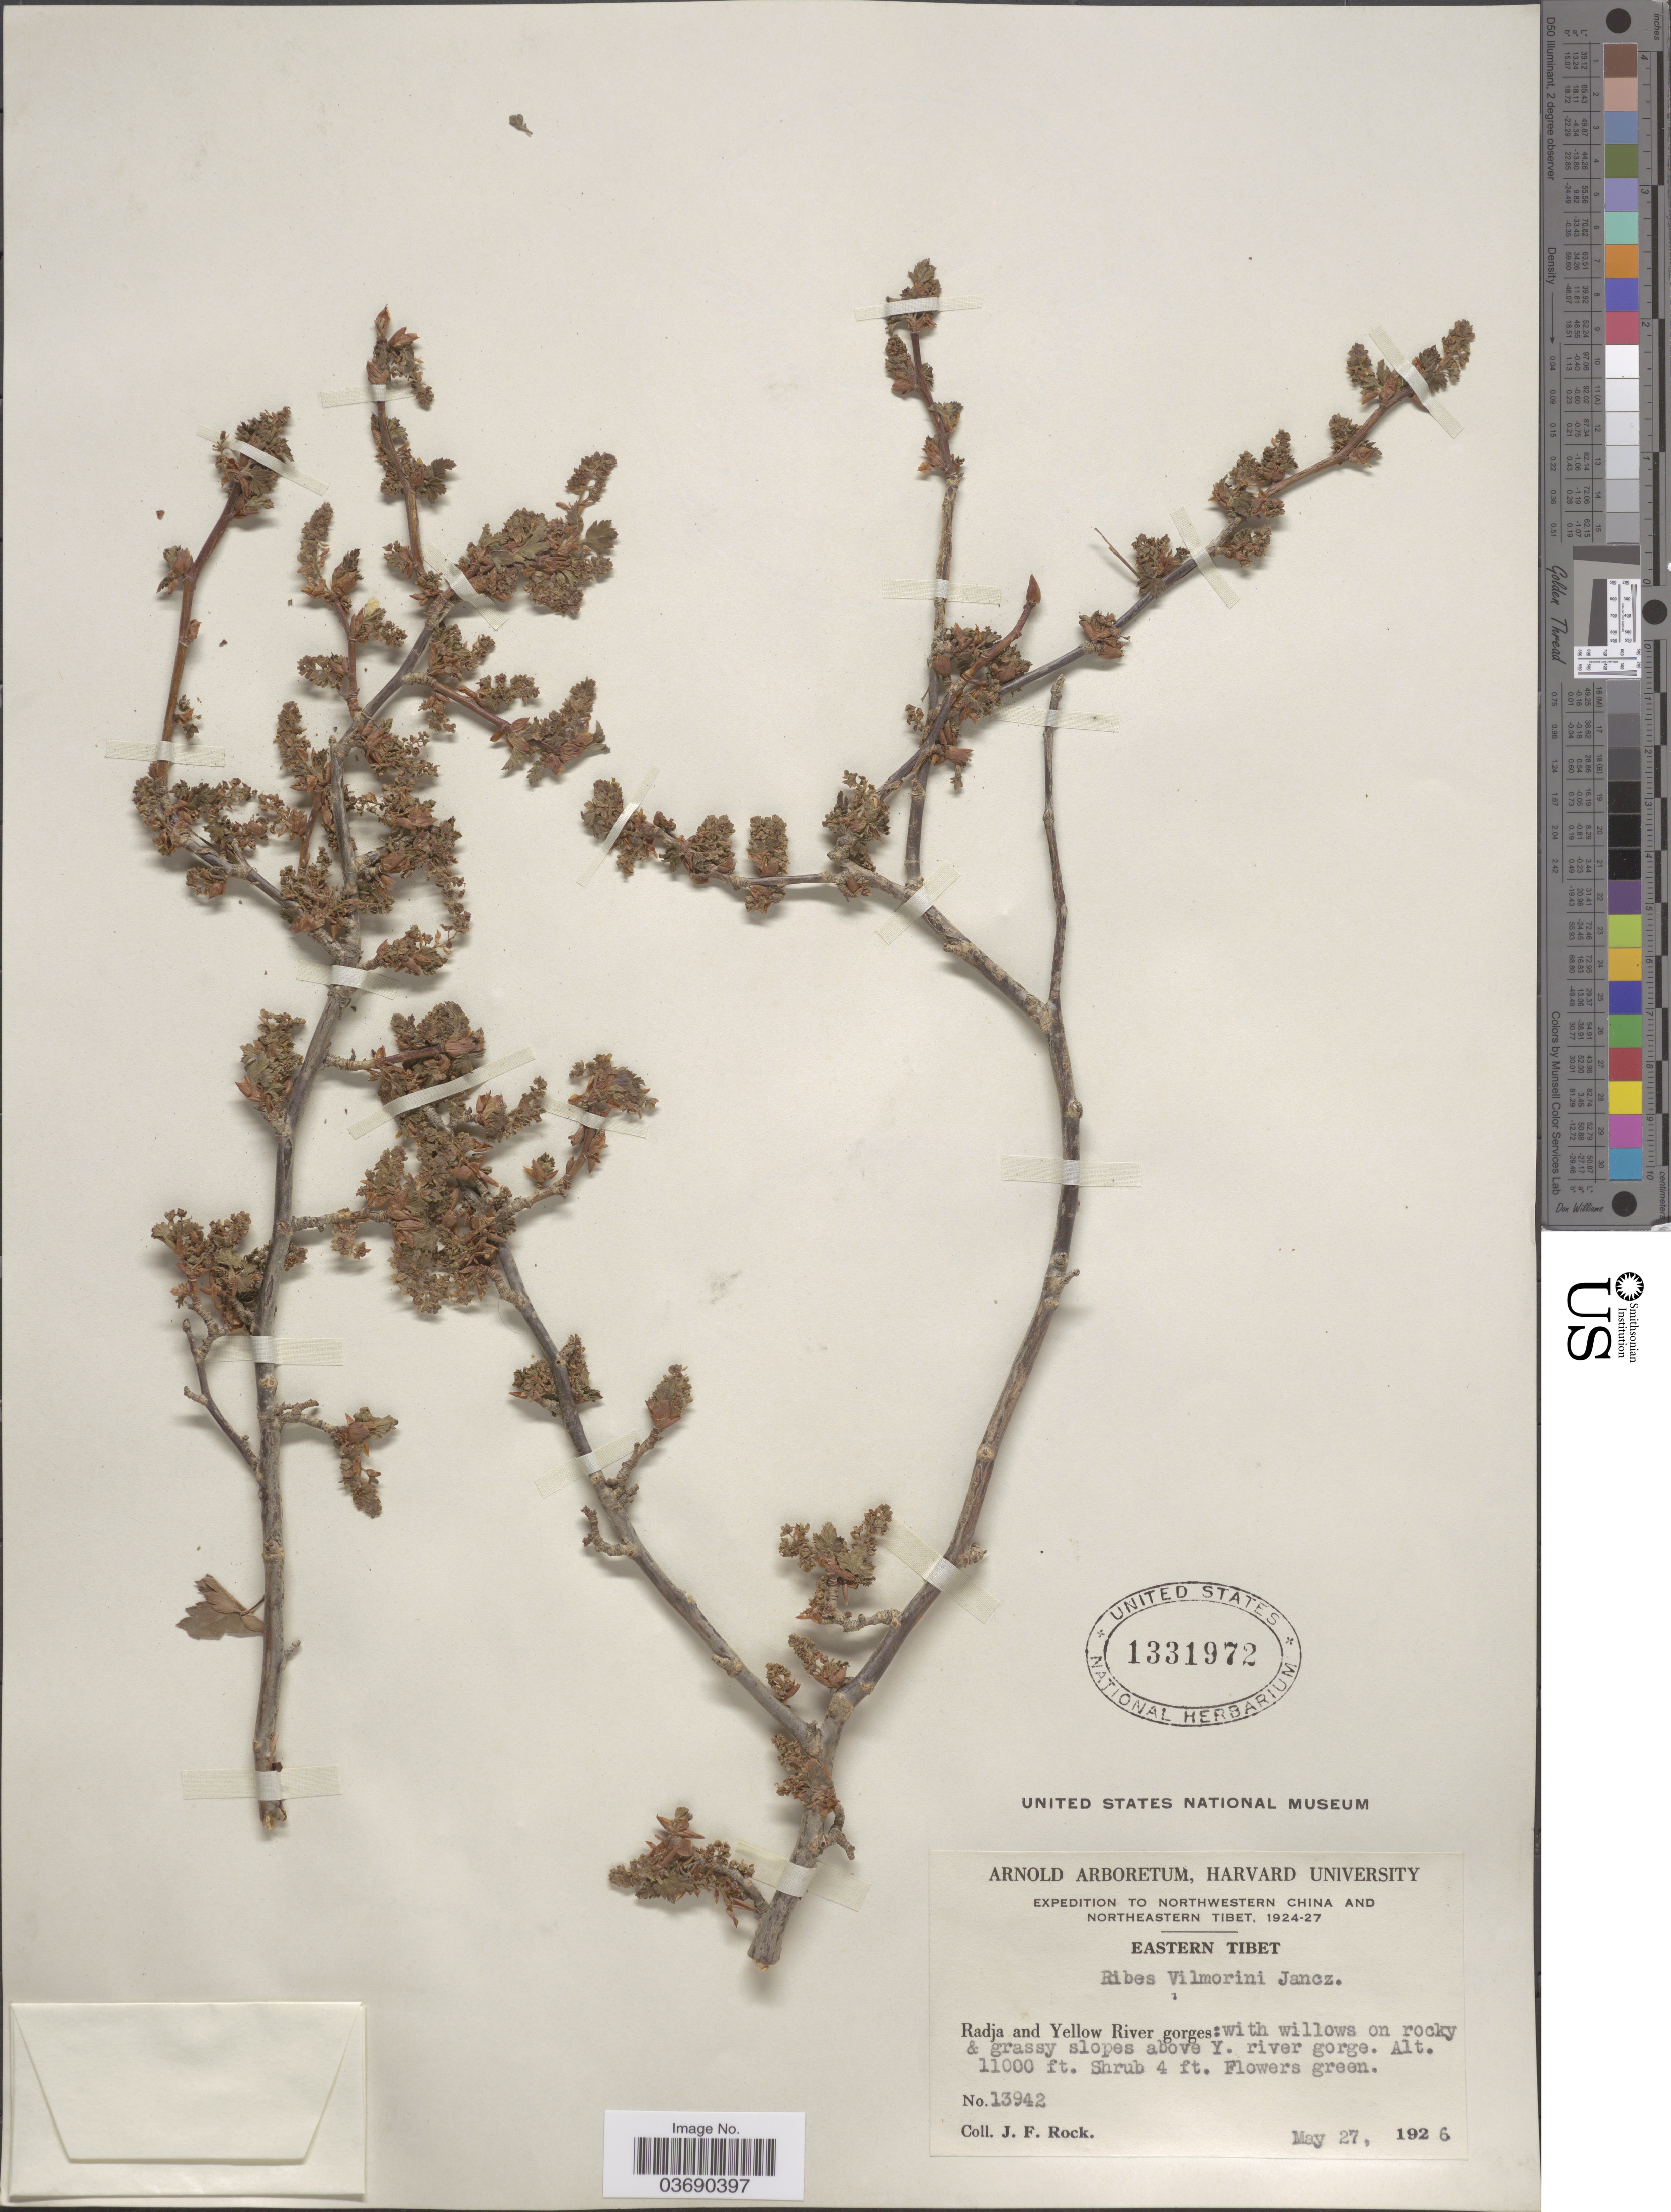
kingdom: Plantae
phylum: Tracheophyta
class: Magnoliopsida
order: Saxifragales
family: Grossulariaceae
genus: Ribes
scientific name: Ribes vilmorinii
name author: Jancz.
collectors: J. Rock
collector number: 13942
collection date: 1926-05-27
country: China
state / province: Xizang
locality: Northwestern China and Northeastern Tibet. Eastern Tibet. Radja and Yellow River gorges: above Y. river gorge.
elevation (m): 3353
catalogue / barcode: US 1331972